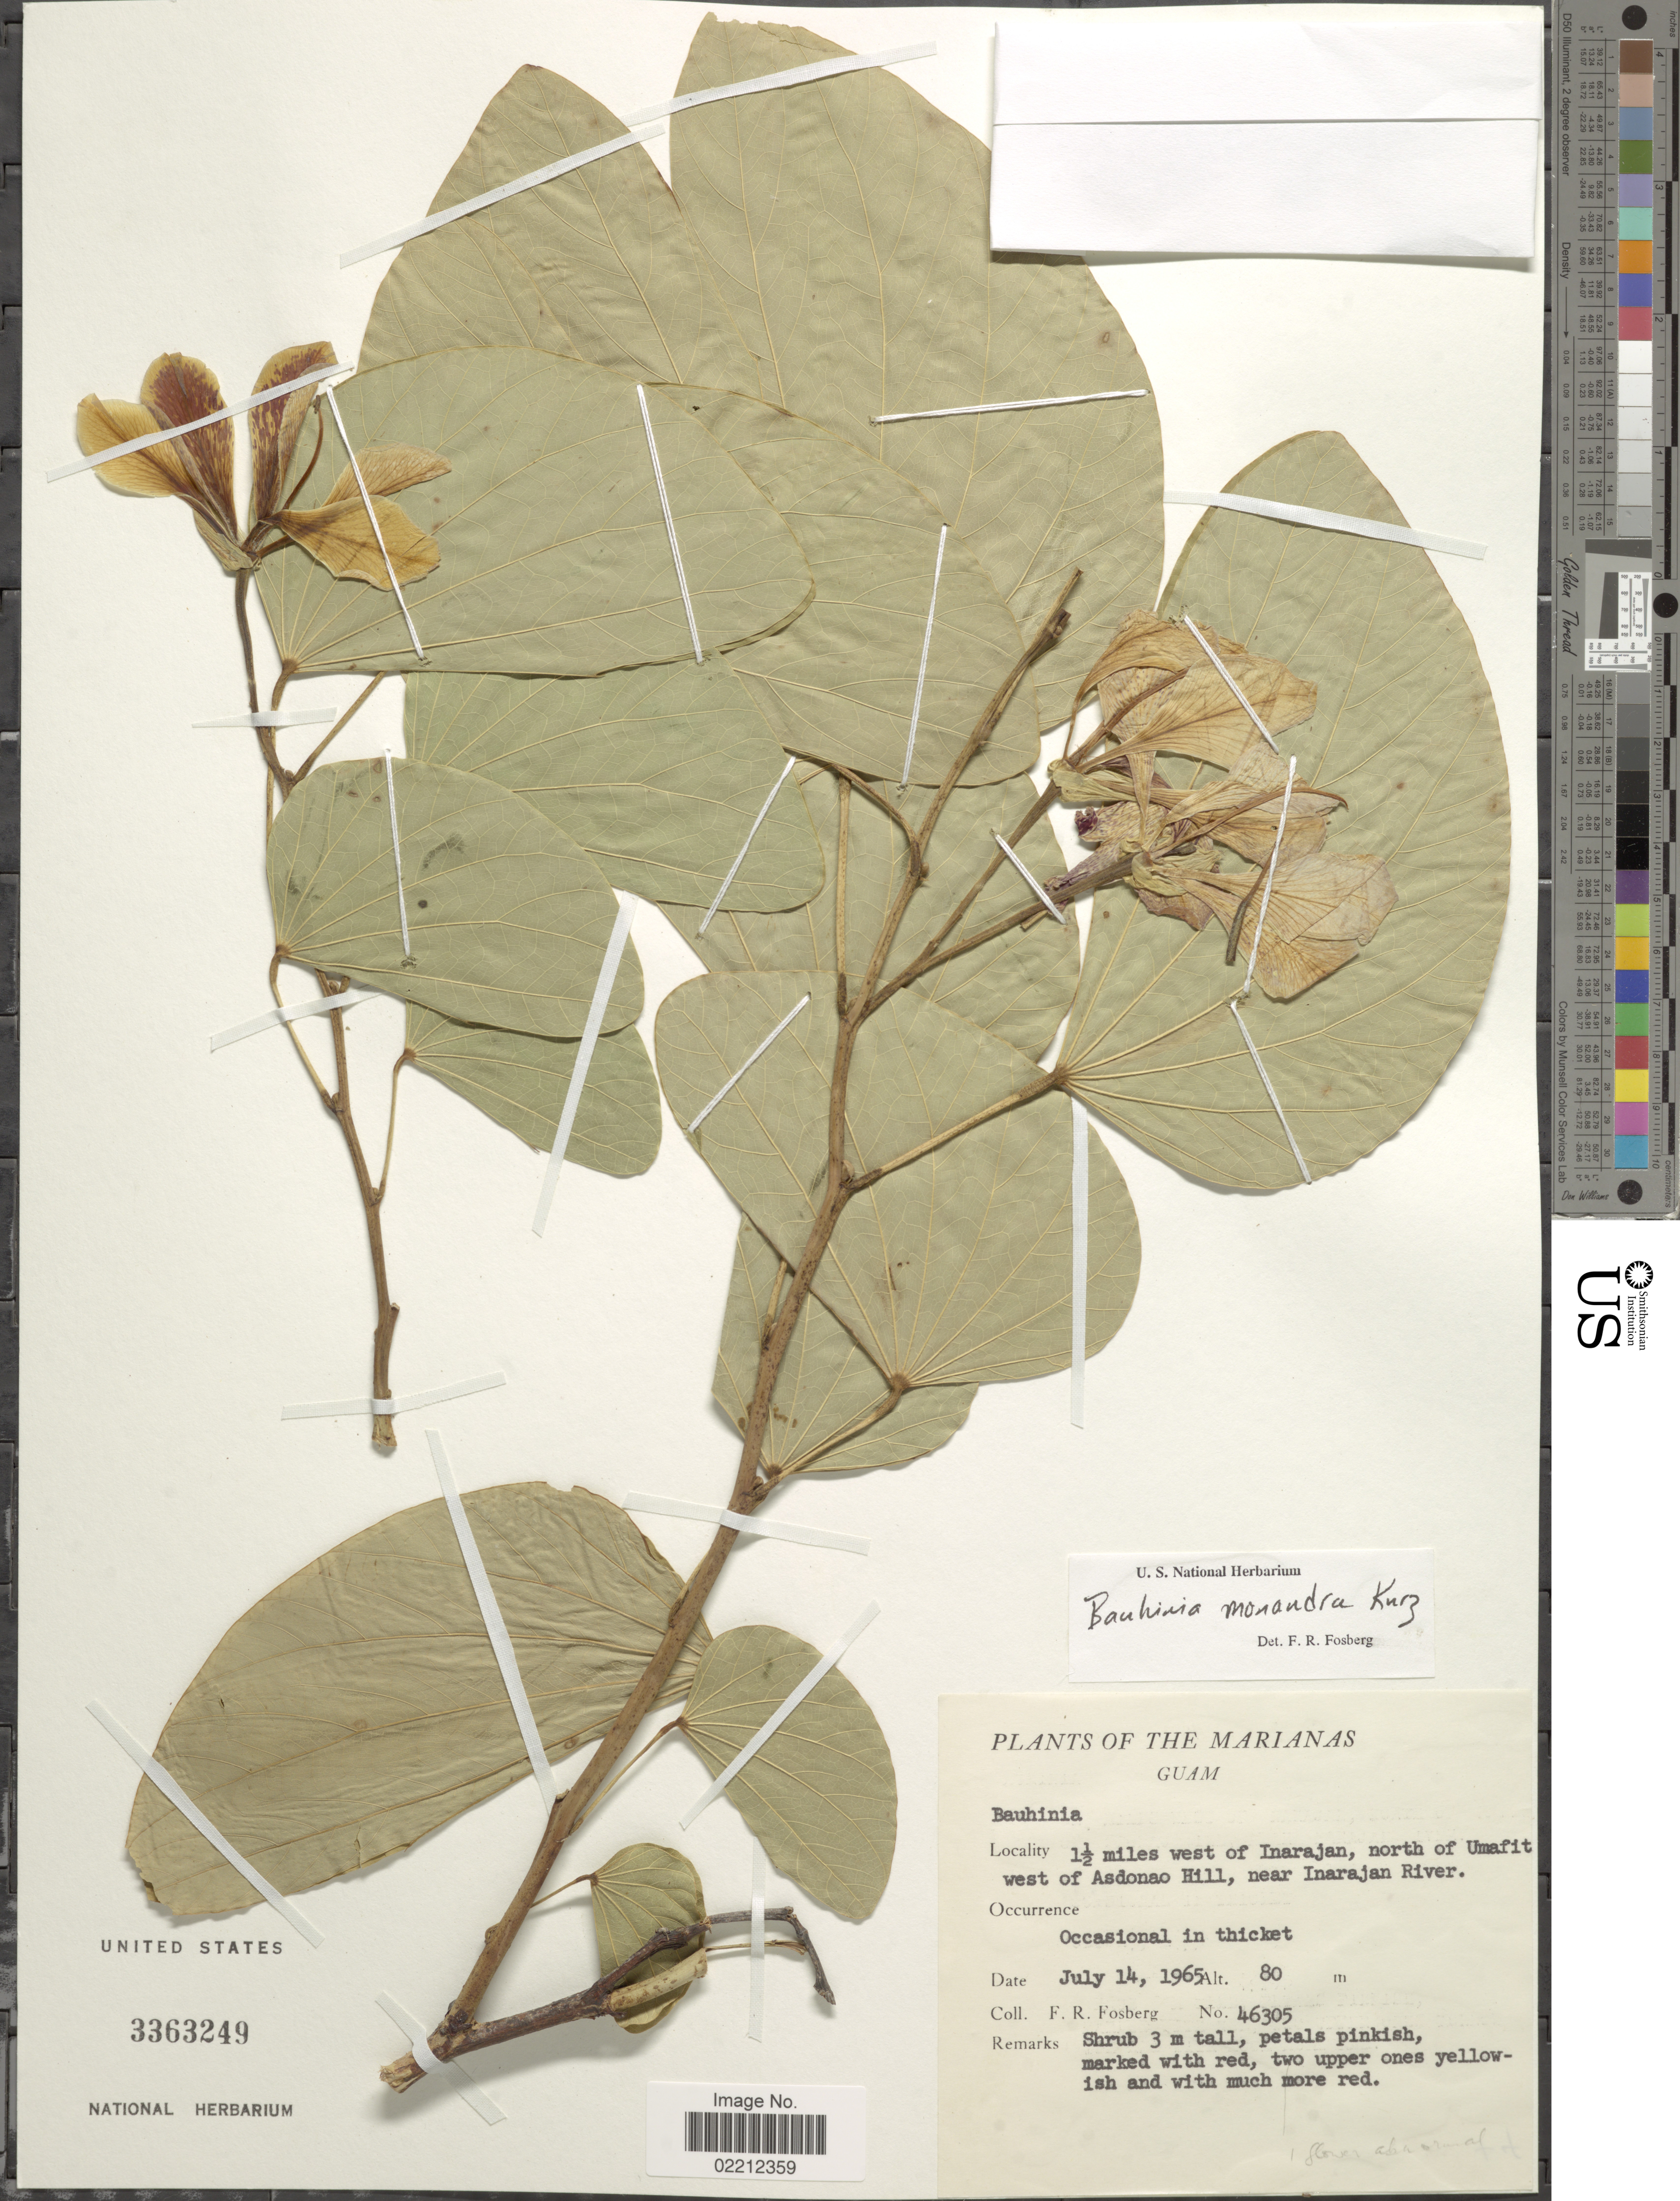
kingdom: Plantae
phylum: Tracheophyta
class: Magnoliopsida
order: Fabales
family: Fabaceae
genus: Bauhinia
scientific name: Bauhinia monandra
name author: Kurz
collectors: F. R. Fosberg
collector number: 46305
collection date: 1965-07-24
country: Guam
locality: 1½ miles west of Inarajan, north of Umafit west of Asdonao Hill, near Inarajan River.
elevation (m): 80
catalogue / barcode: US 3363249